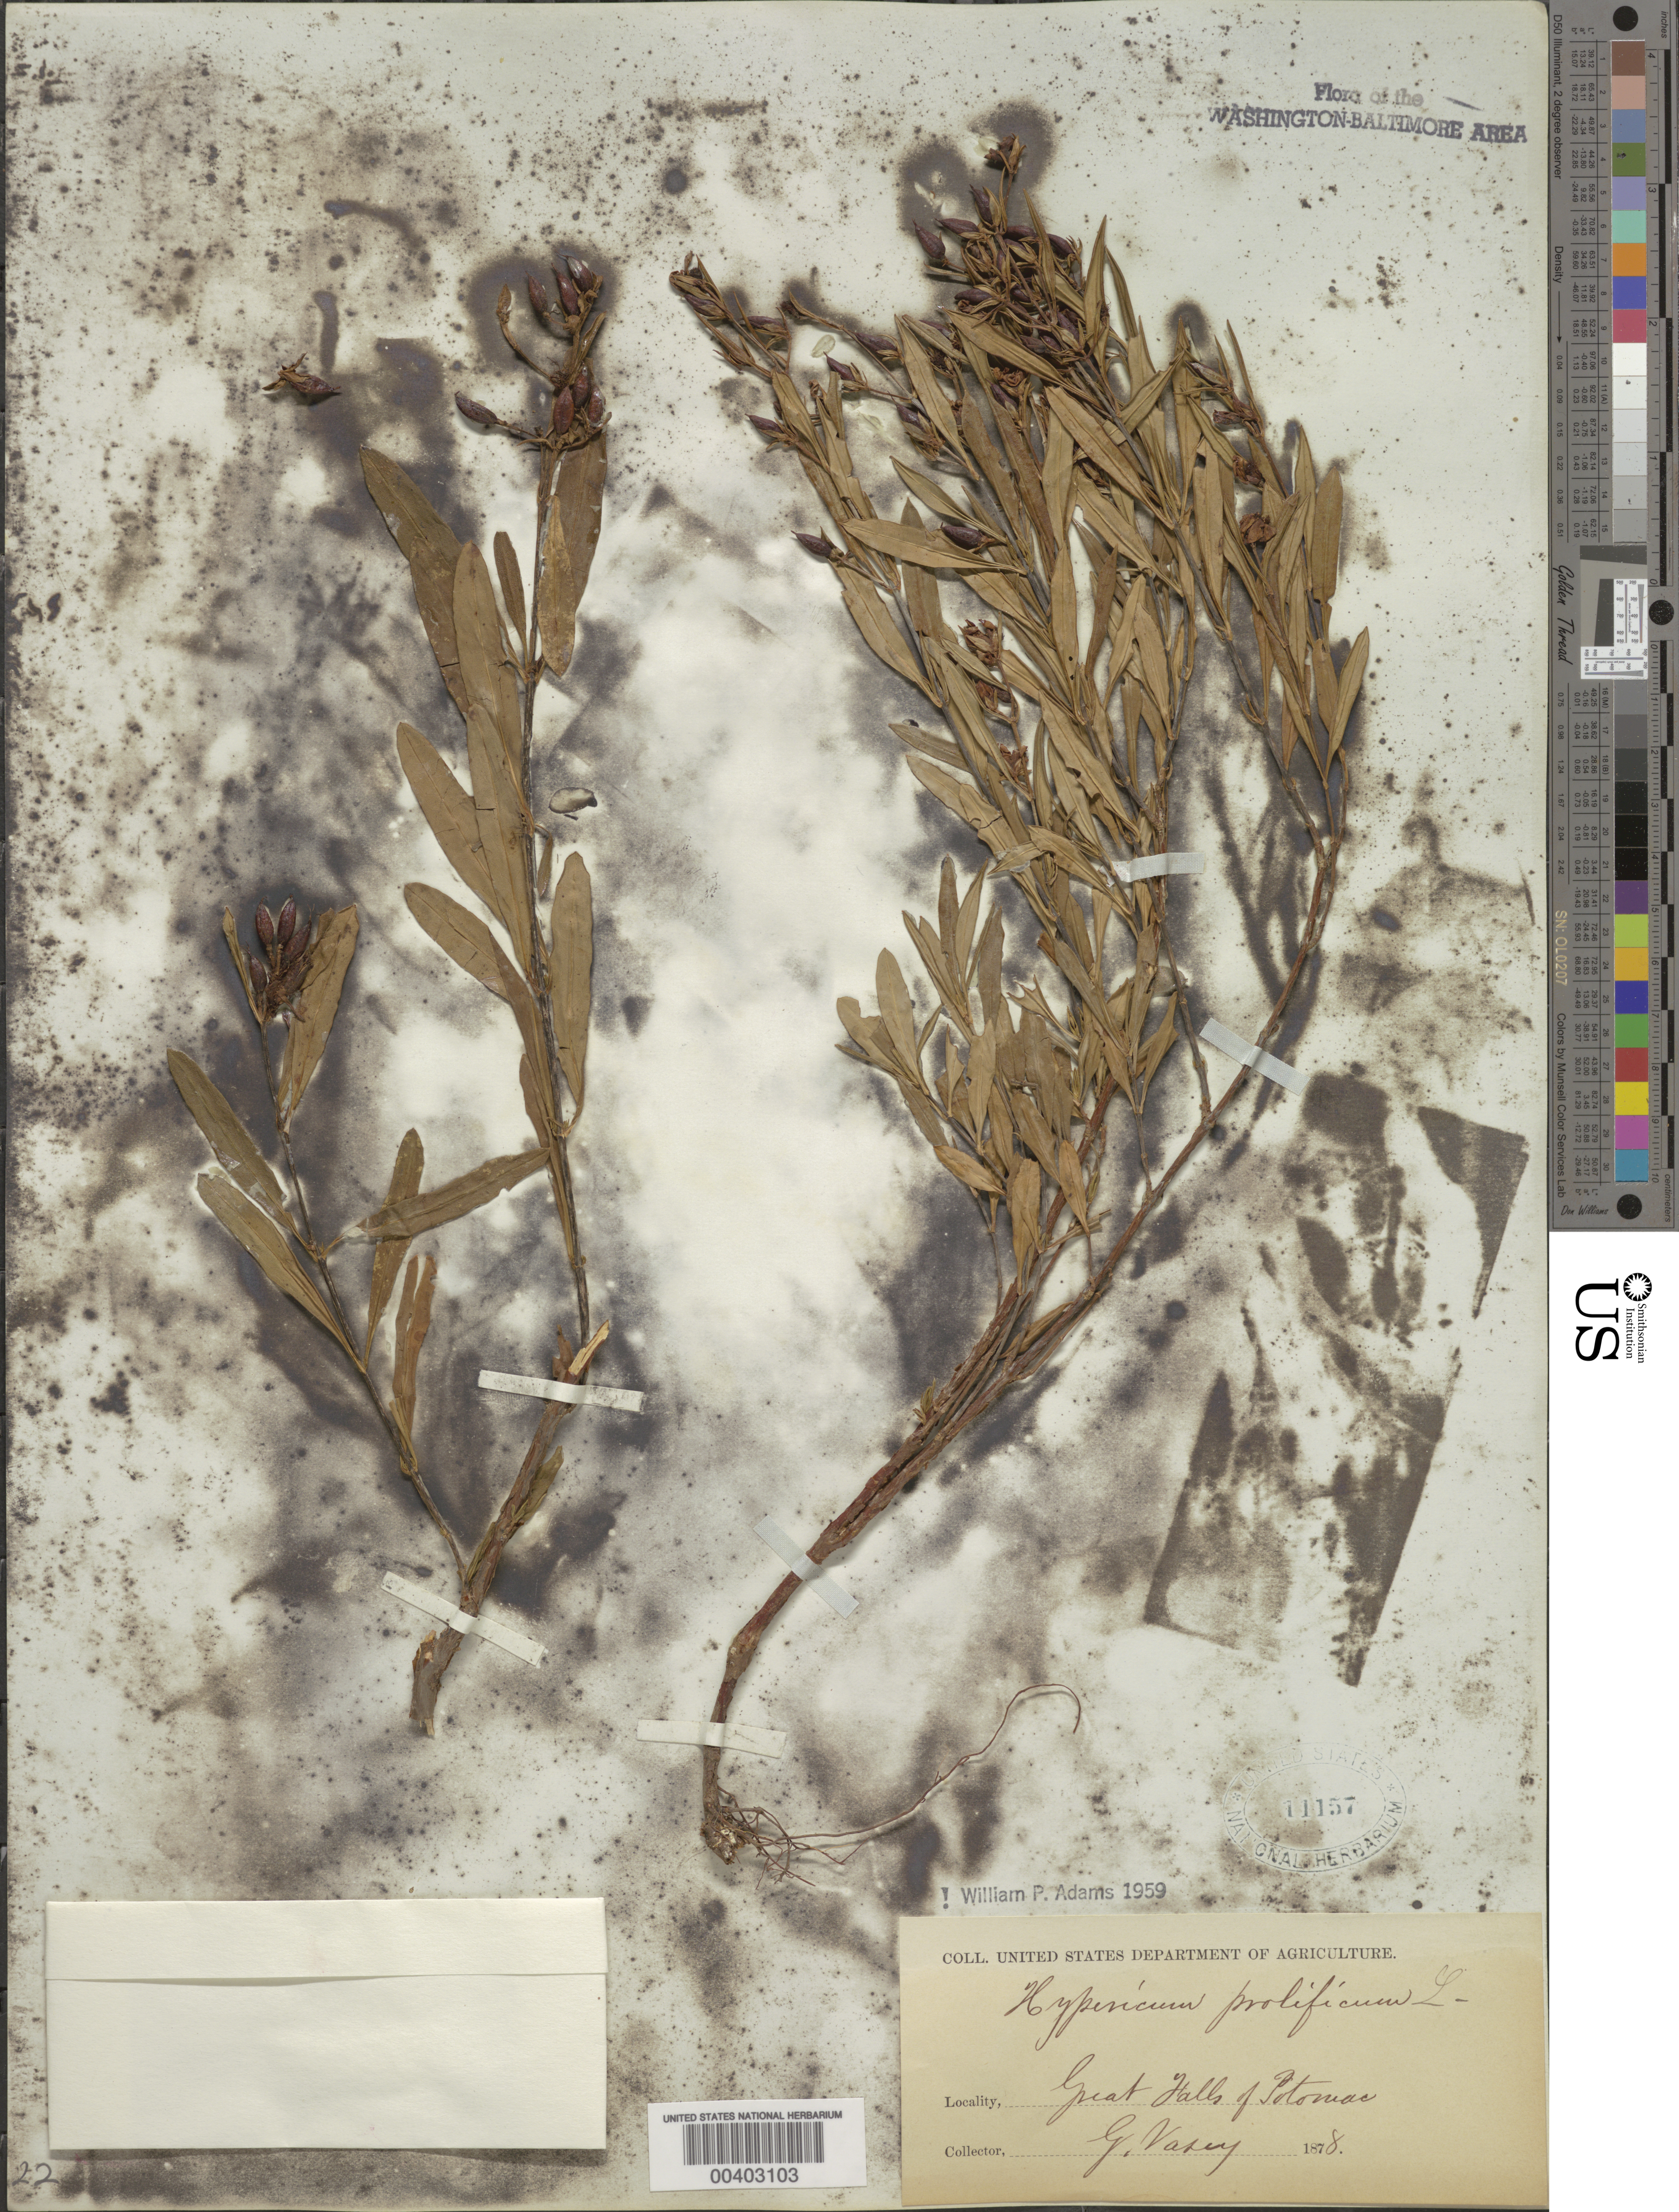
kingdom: Plantae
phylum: Tracheophyta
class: Magnoliopsida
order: Malpighiales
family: Hypericaceae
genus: Hypericum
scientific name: Hypericum prolificum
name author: L.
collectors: G. Vasey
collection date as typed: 1878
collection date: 1878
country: United States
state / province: Maryland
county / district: Montgomery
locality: Great Falls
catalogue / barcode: US 11157